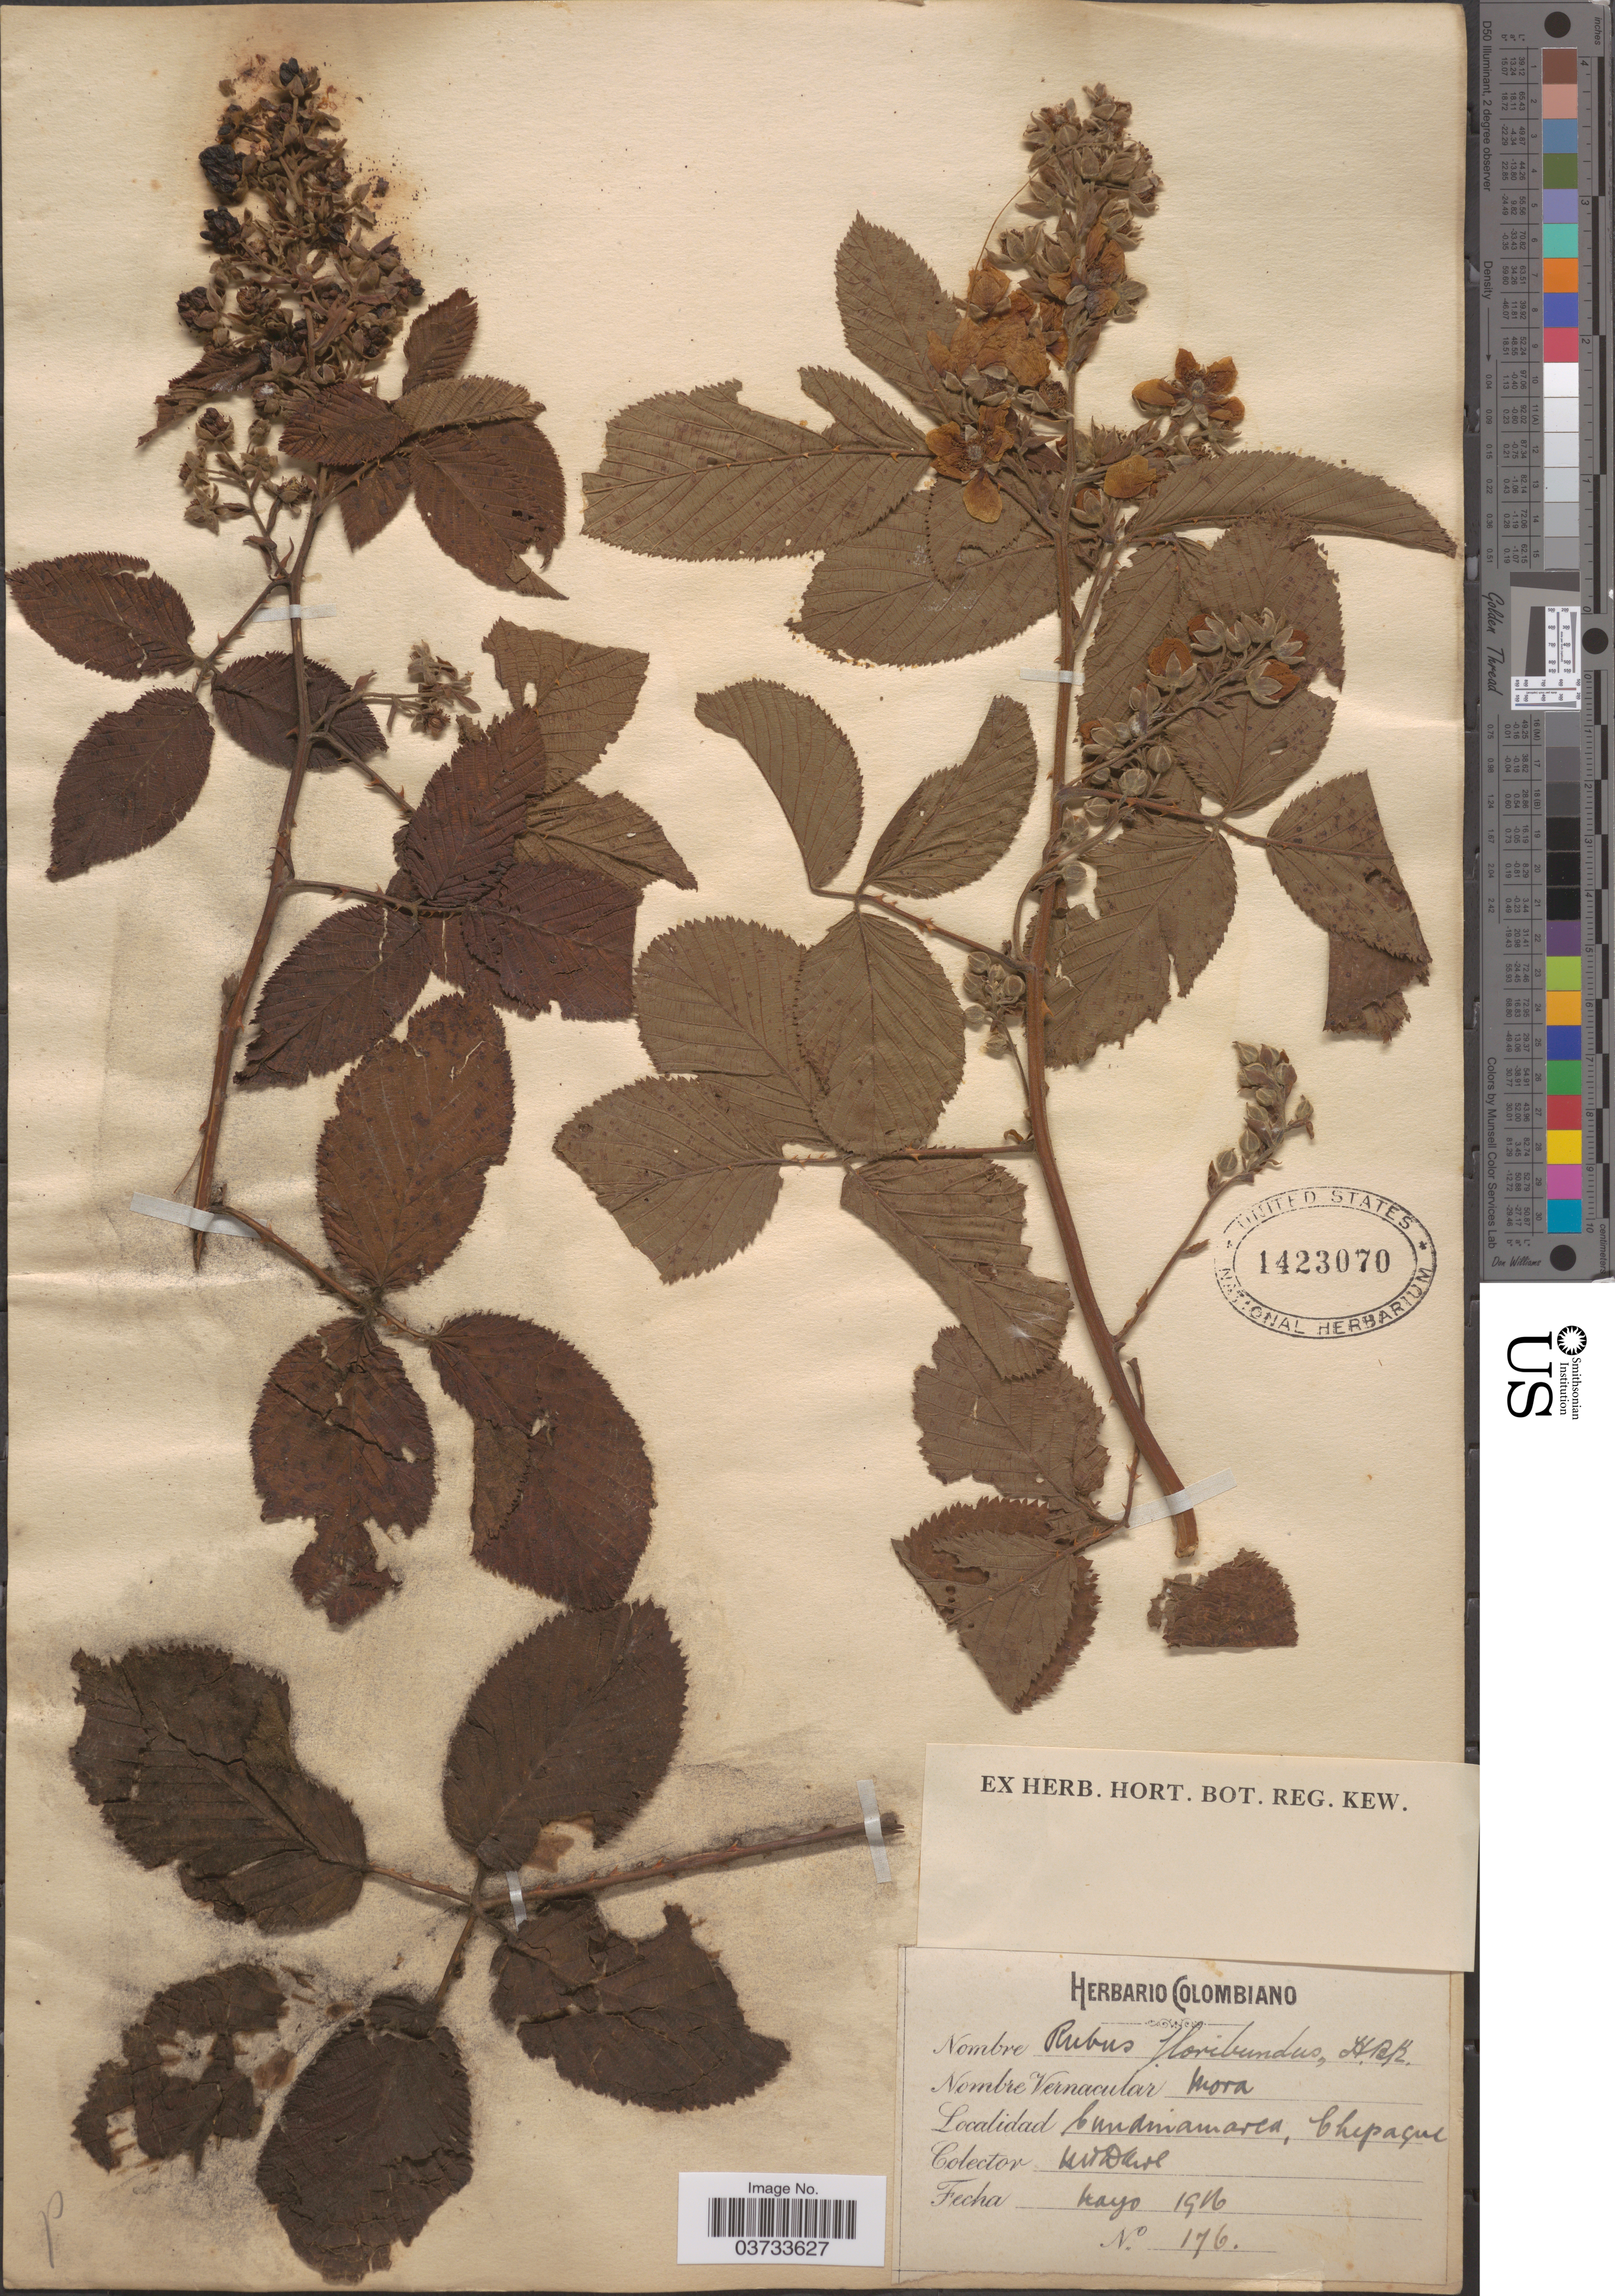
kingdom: Plantae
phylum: Tracheophyta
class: Magnoliopsida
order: Rosales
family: Rosaceae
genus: Rubus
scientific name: Rubus robustus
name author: C. Presl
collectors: M. T. Dawe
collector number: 176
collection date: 1916-05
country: Colombia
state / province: Cundinamarca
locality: Chipaque.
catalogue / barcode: US 1423070